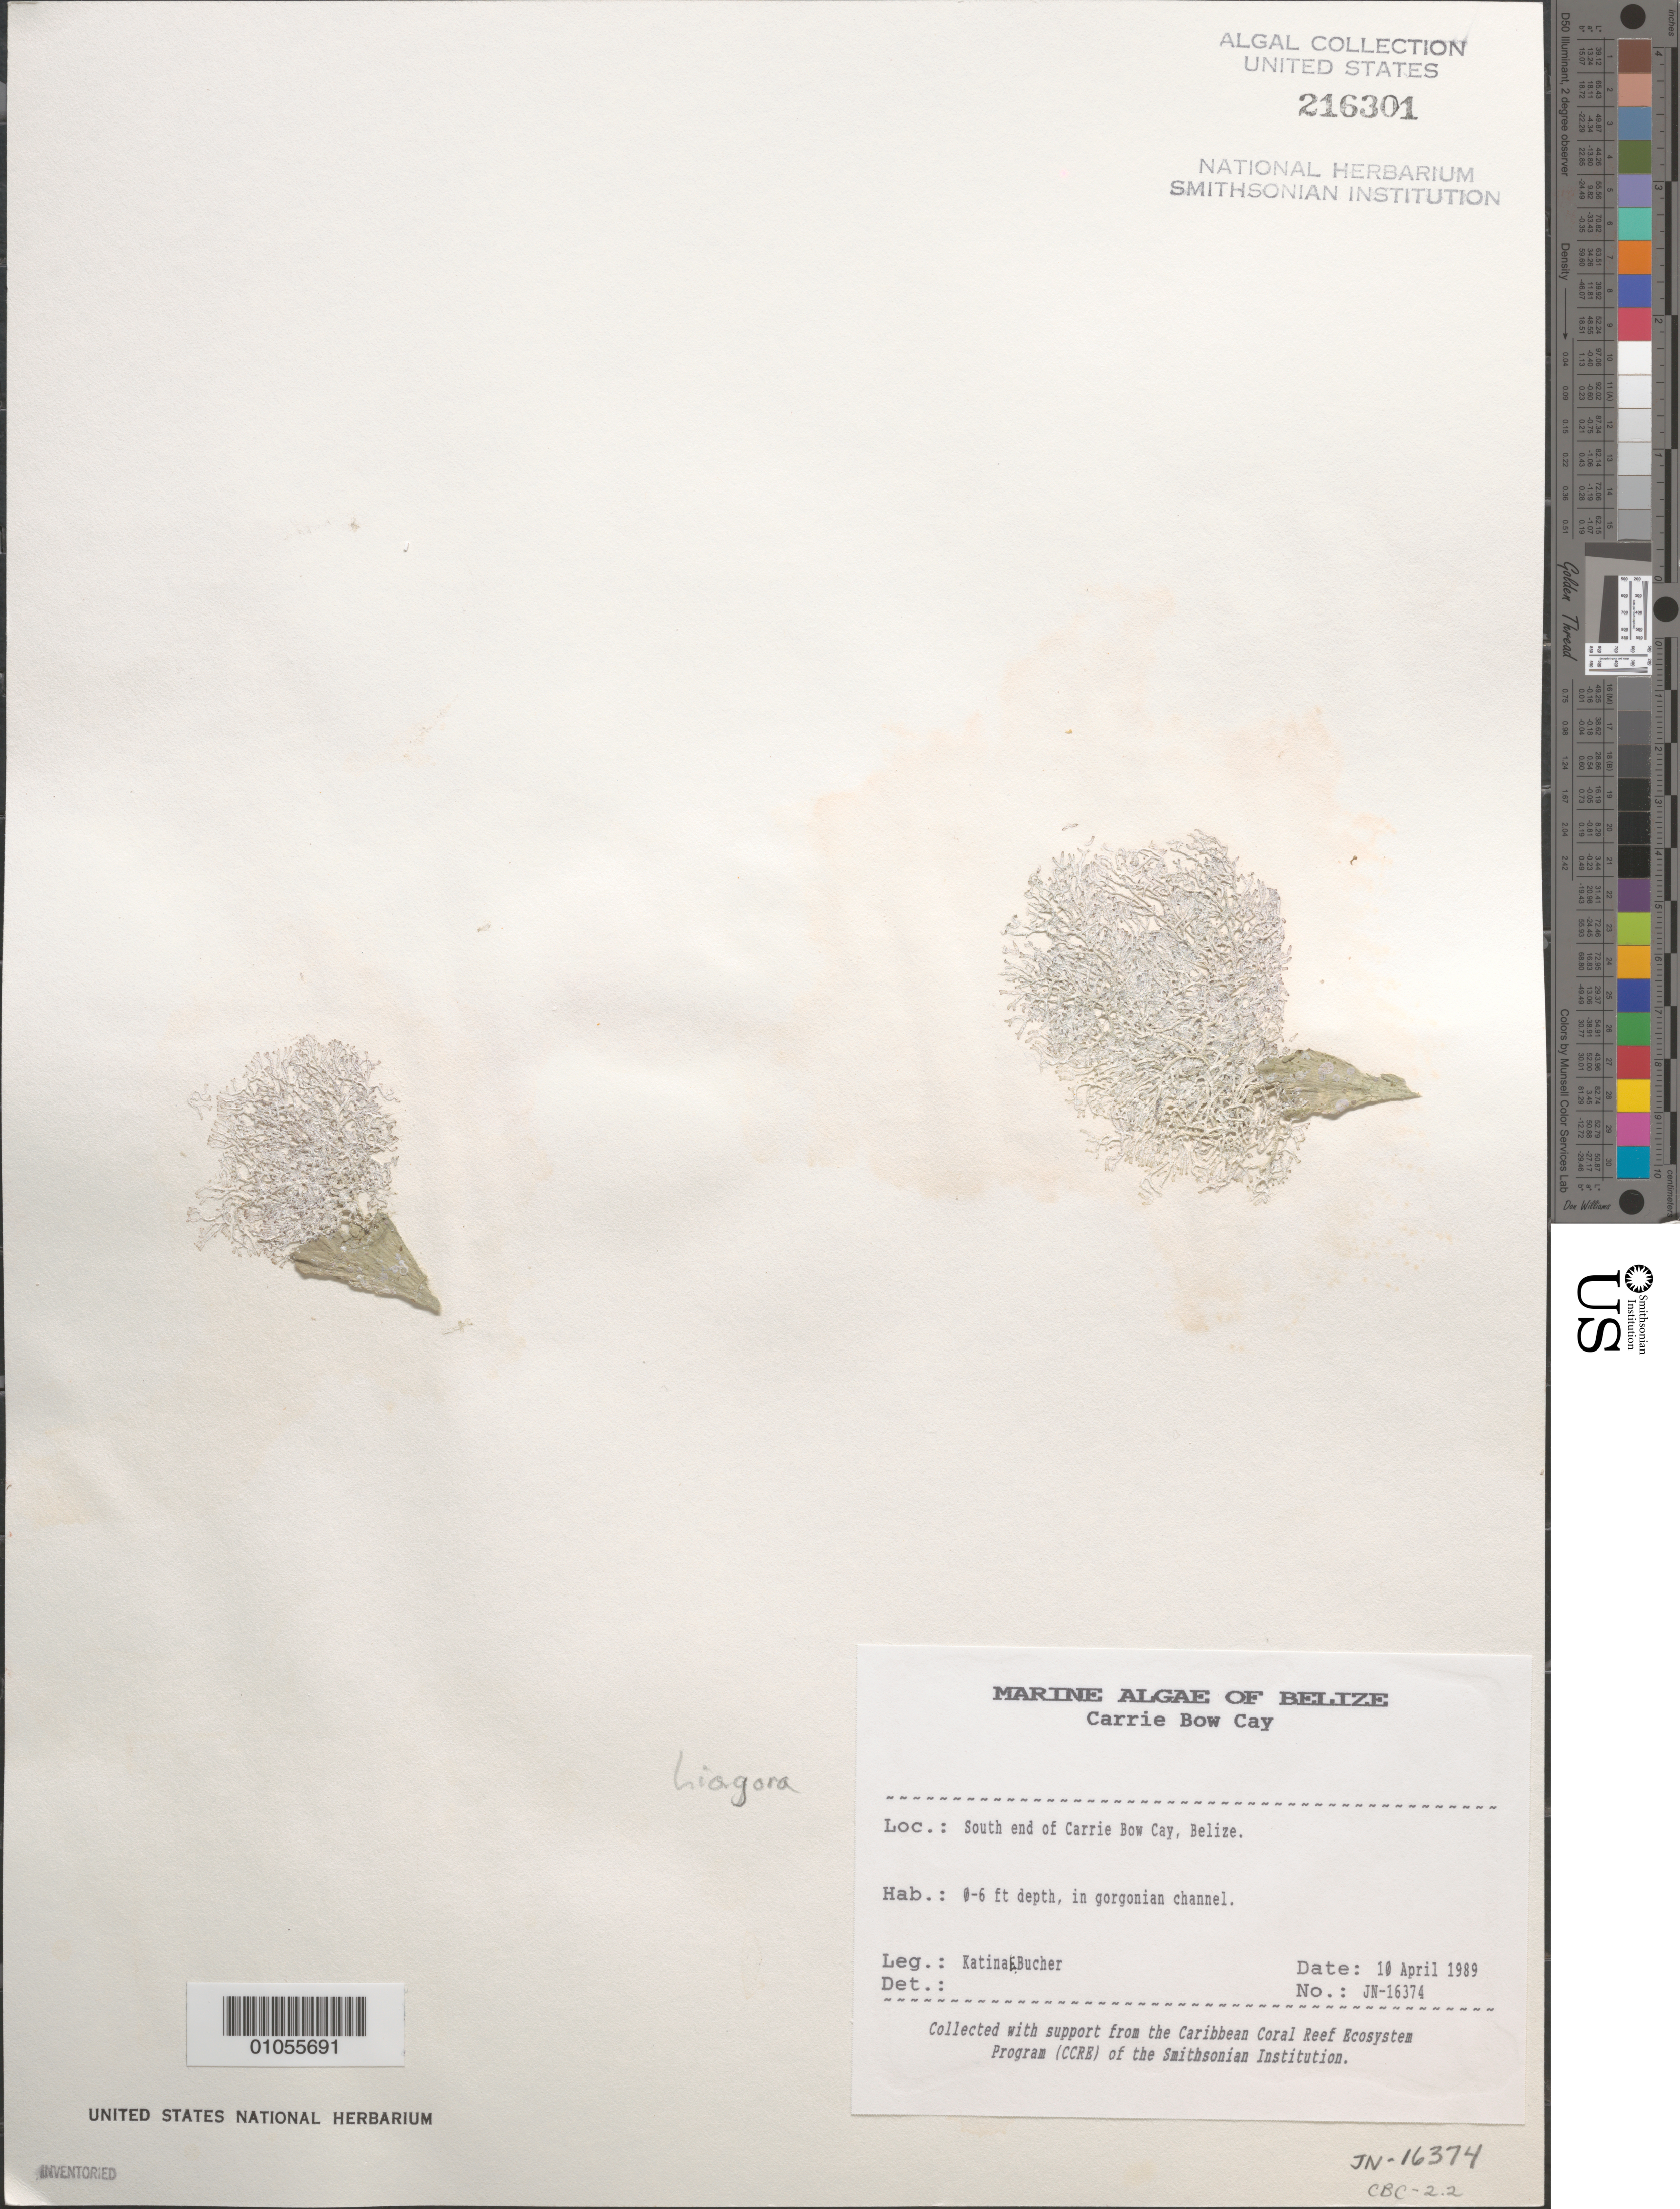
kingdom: Plantae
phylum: Rhodophyta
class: Florideophyceae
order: Nemaliales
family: Liagoraceae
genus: Liagora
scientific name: Liagora sp.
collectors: K. E. Bucher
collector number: JN-16374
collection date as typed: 10 Apr 1989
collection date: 1989-04-10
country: Belize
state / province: Stann Creek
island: Carrie Bow Cay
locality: South end of Carrie Bow Cay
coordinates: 16 48'N, 88 05'W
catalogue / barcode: US 216301